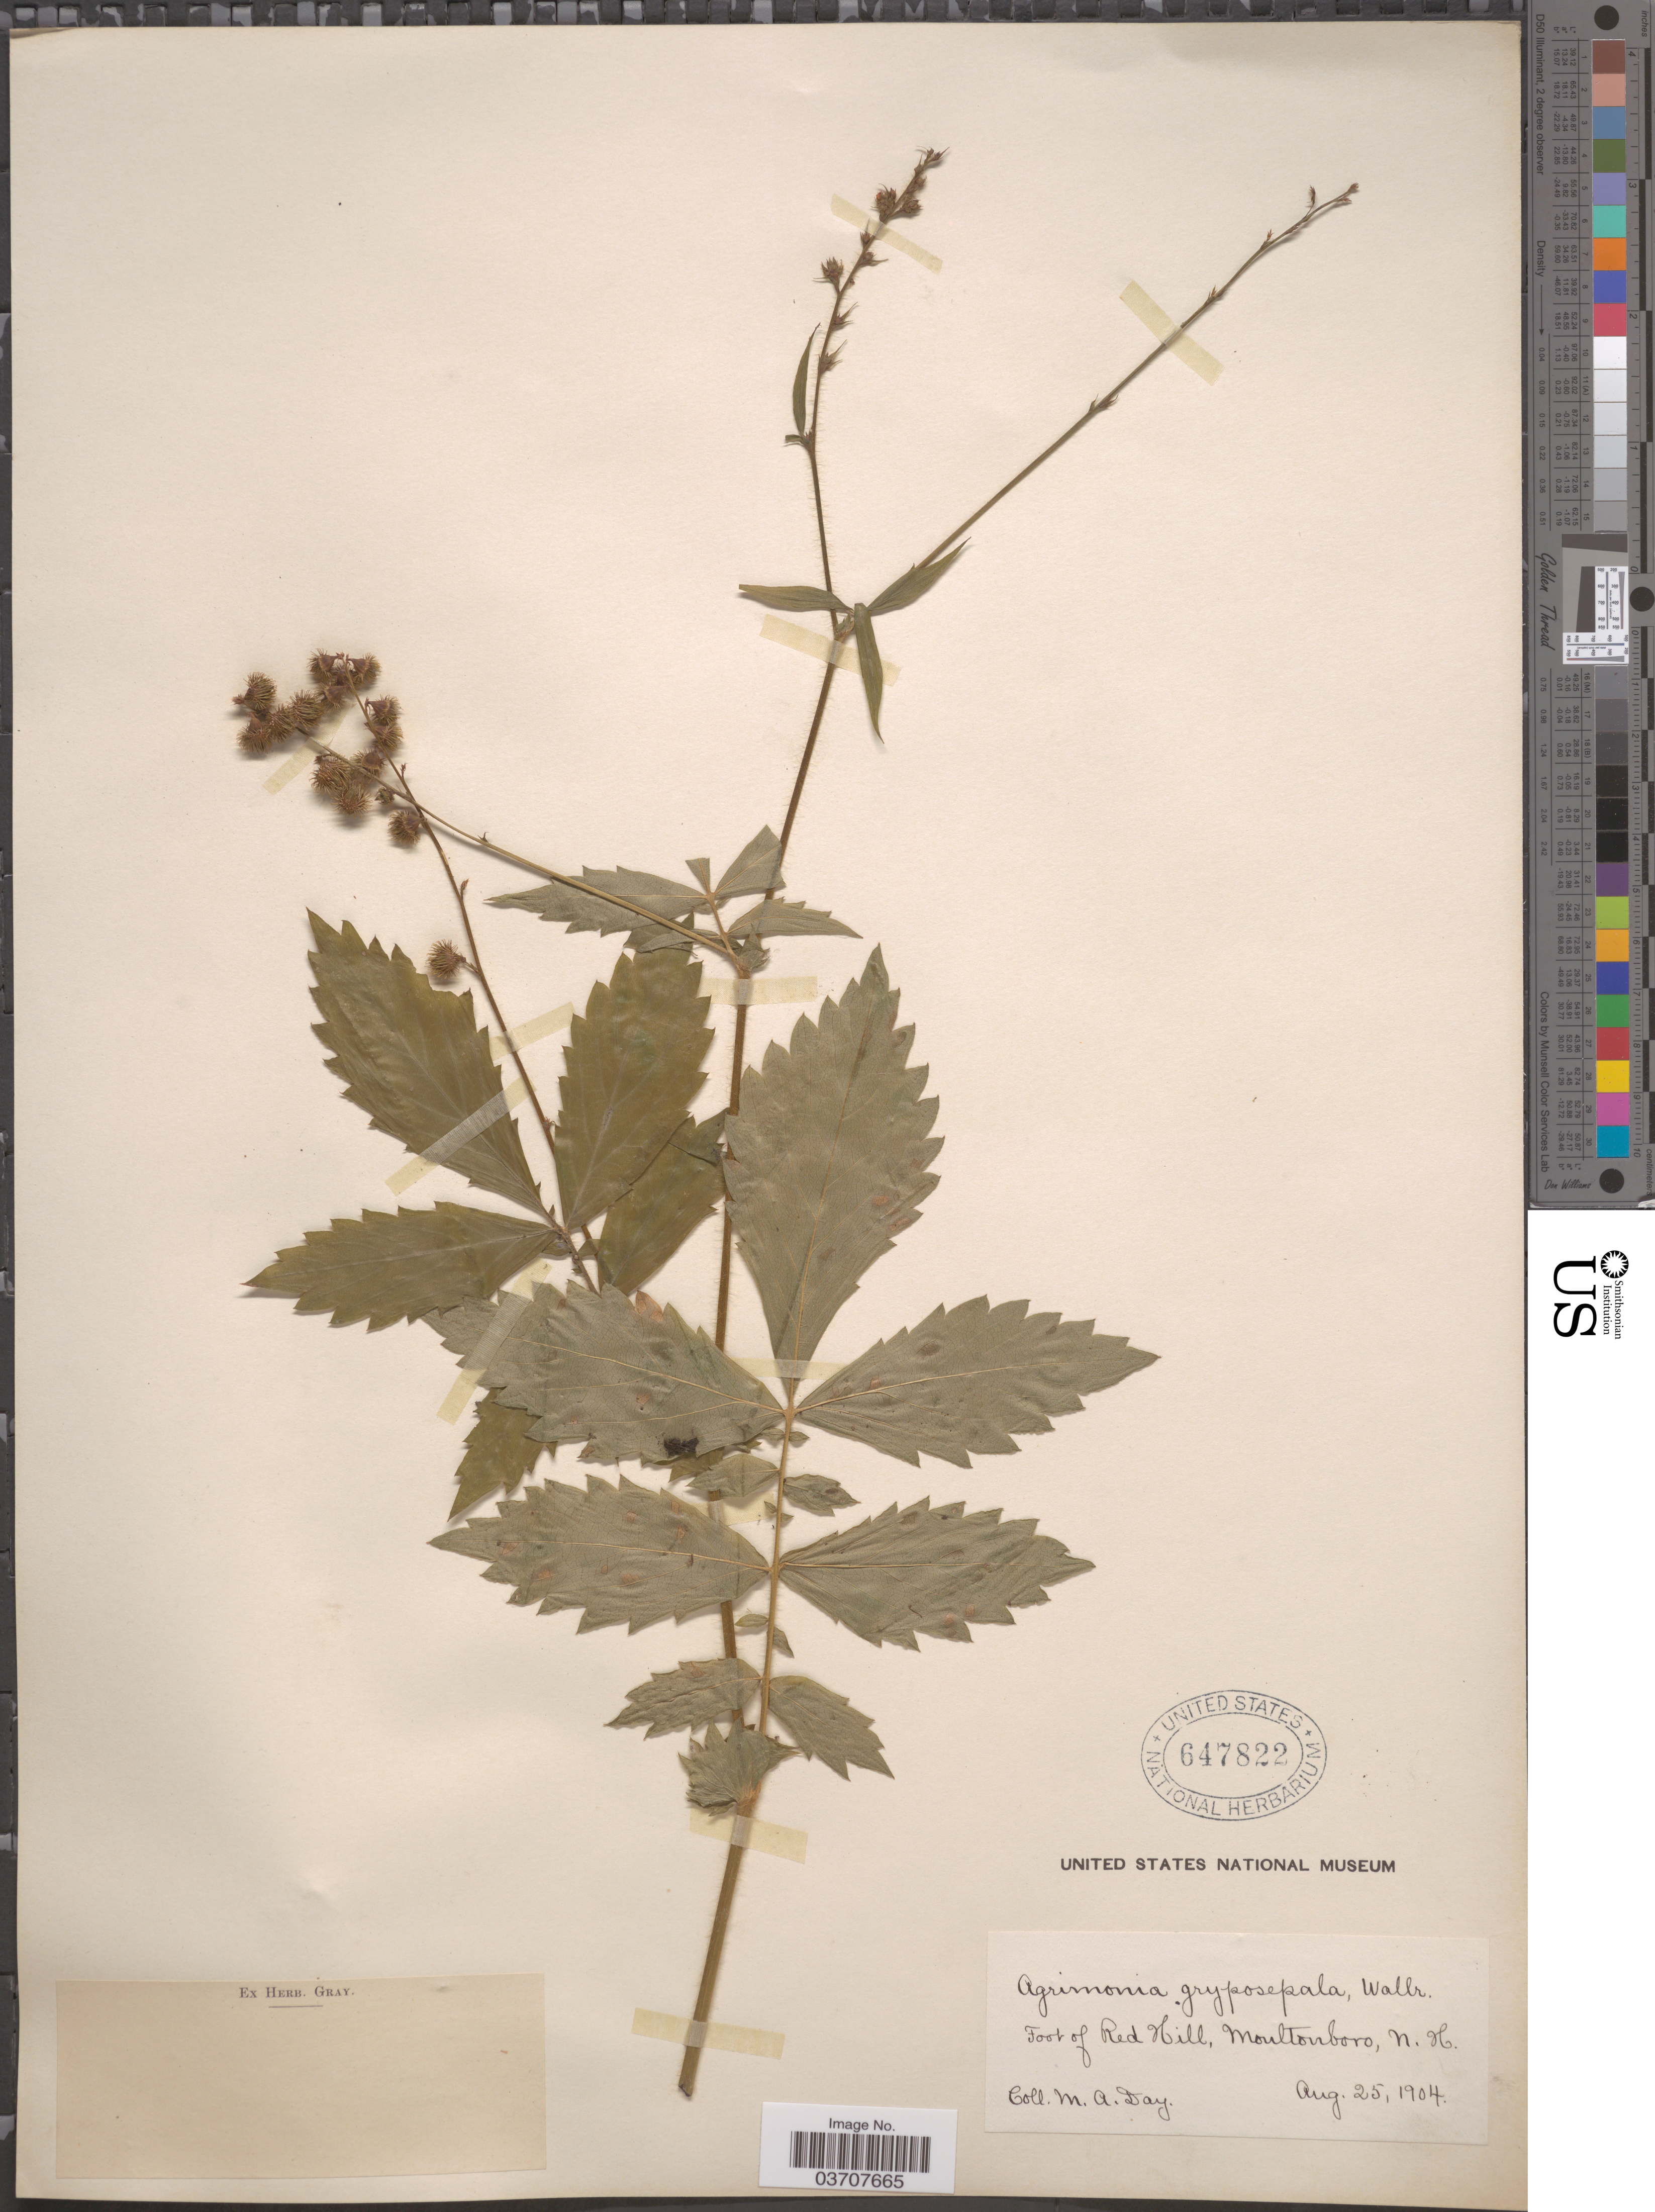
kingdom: Plantae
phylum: Tracheophyta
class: Magnoliopsida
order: Rosales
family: Rosaceae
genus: Agrimonia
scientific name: Agrimonia gryposepala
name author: Wallr.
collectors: M. Day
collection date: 1904-08-25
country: United States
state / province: New Hampshire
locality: Foot of Red Hill, Moultonboro.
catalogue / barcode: US 647822